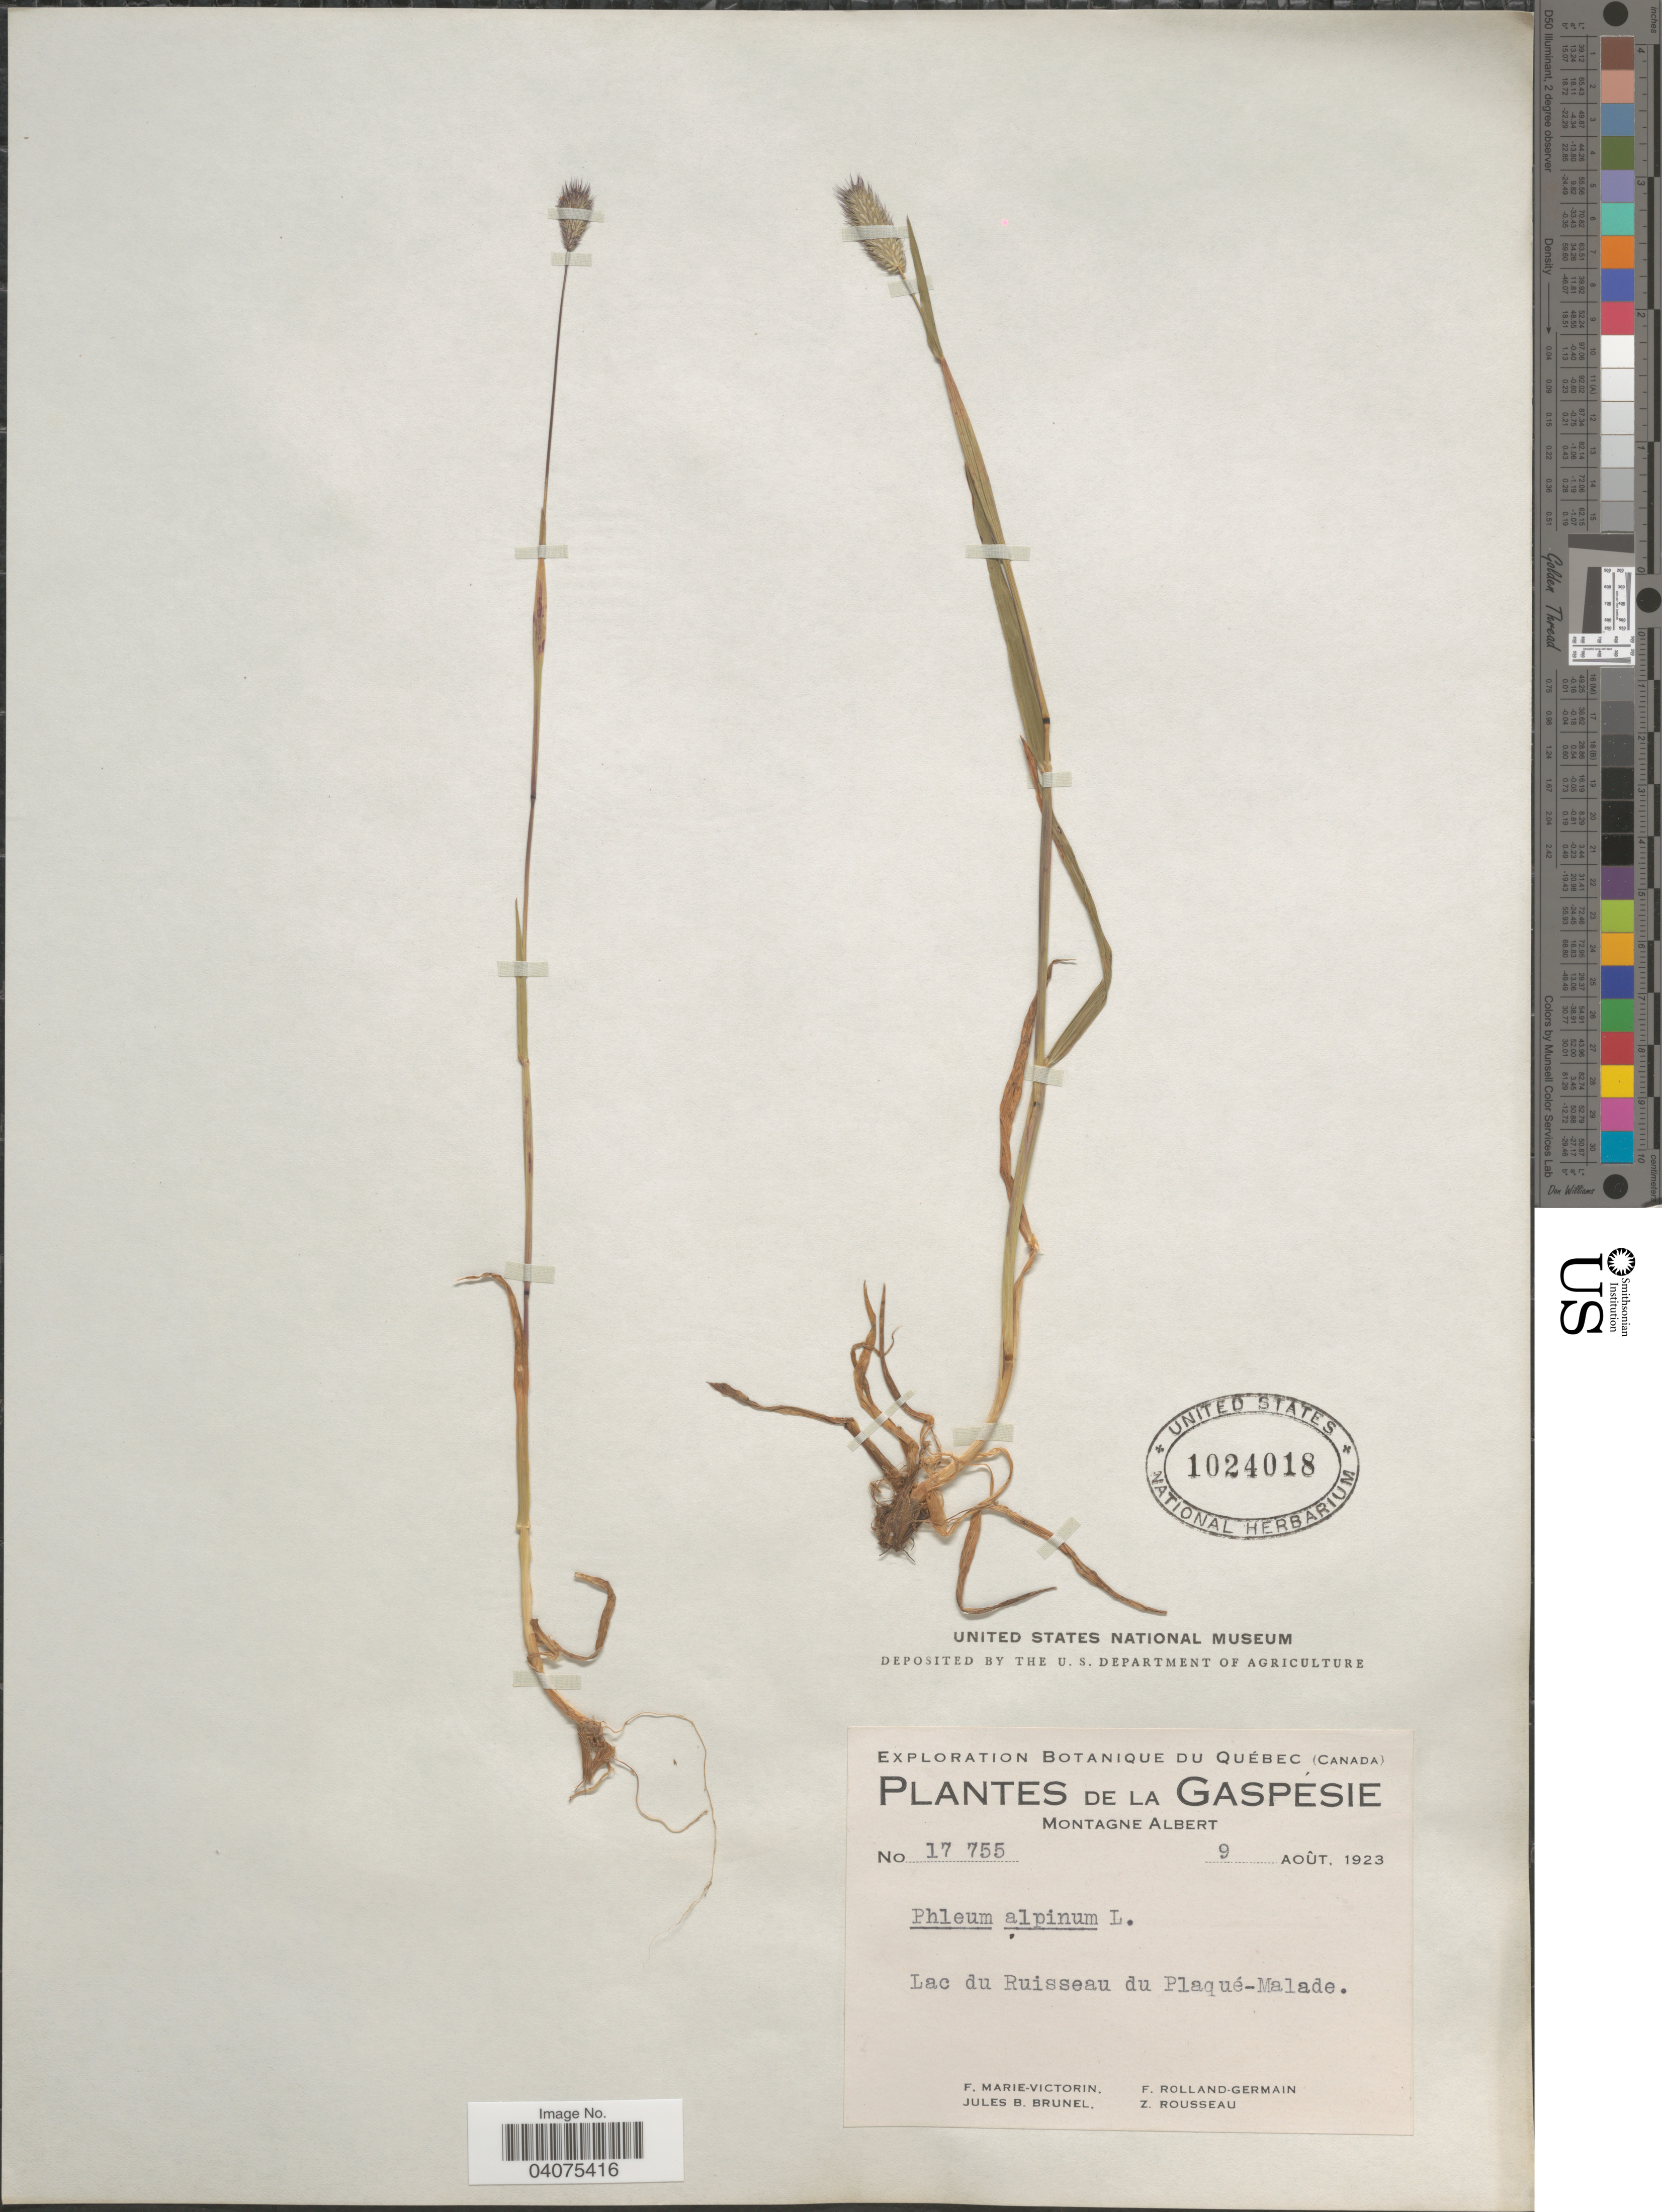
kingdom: Plantae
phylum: Tracheophyta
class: Liliopsida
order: Poales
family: Poaceae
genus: Phleum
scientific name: Phleum alpinum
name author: L.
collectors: F. Marie-Victorin, Rolland-Germain, J. Brunel & Z. Rousseau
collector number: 17755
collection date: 1923-08-09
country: Canada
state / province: Quebec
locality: Exploration Botanique du Québec (Canada). La Gaspesie. Montagne Albert. Lac du Ruisseau du Plaqué-Malade.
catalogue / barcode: US 1024018